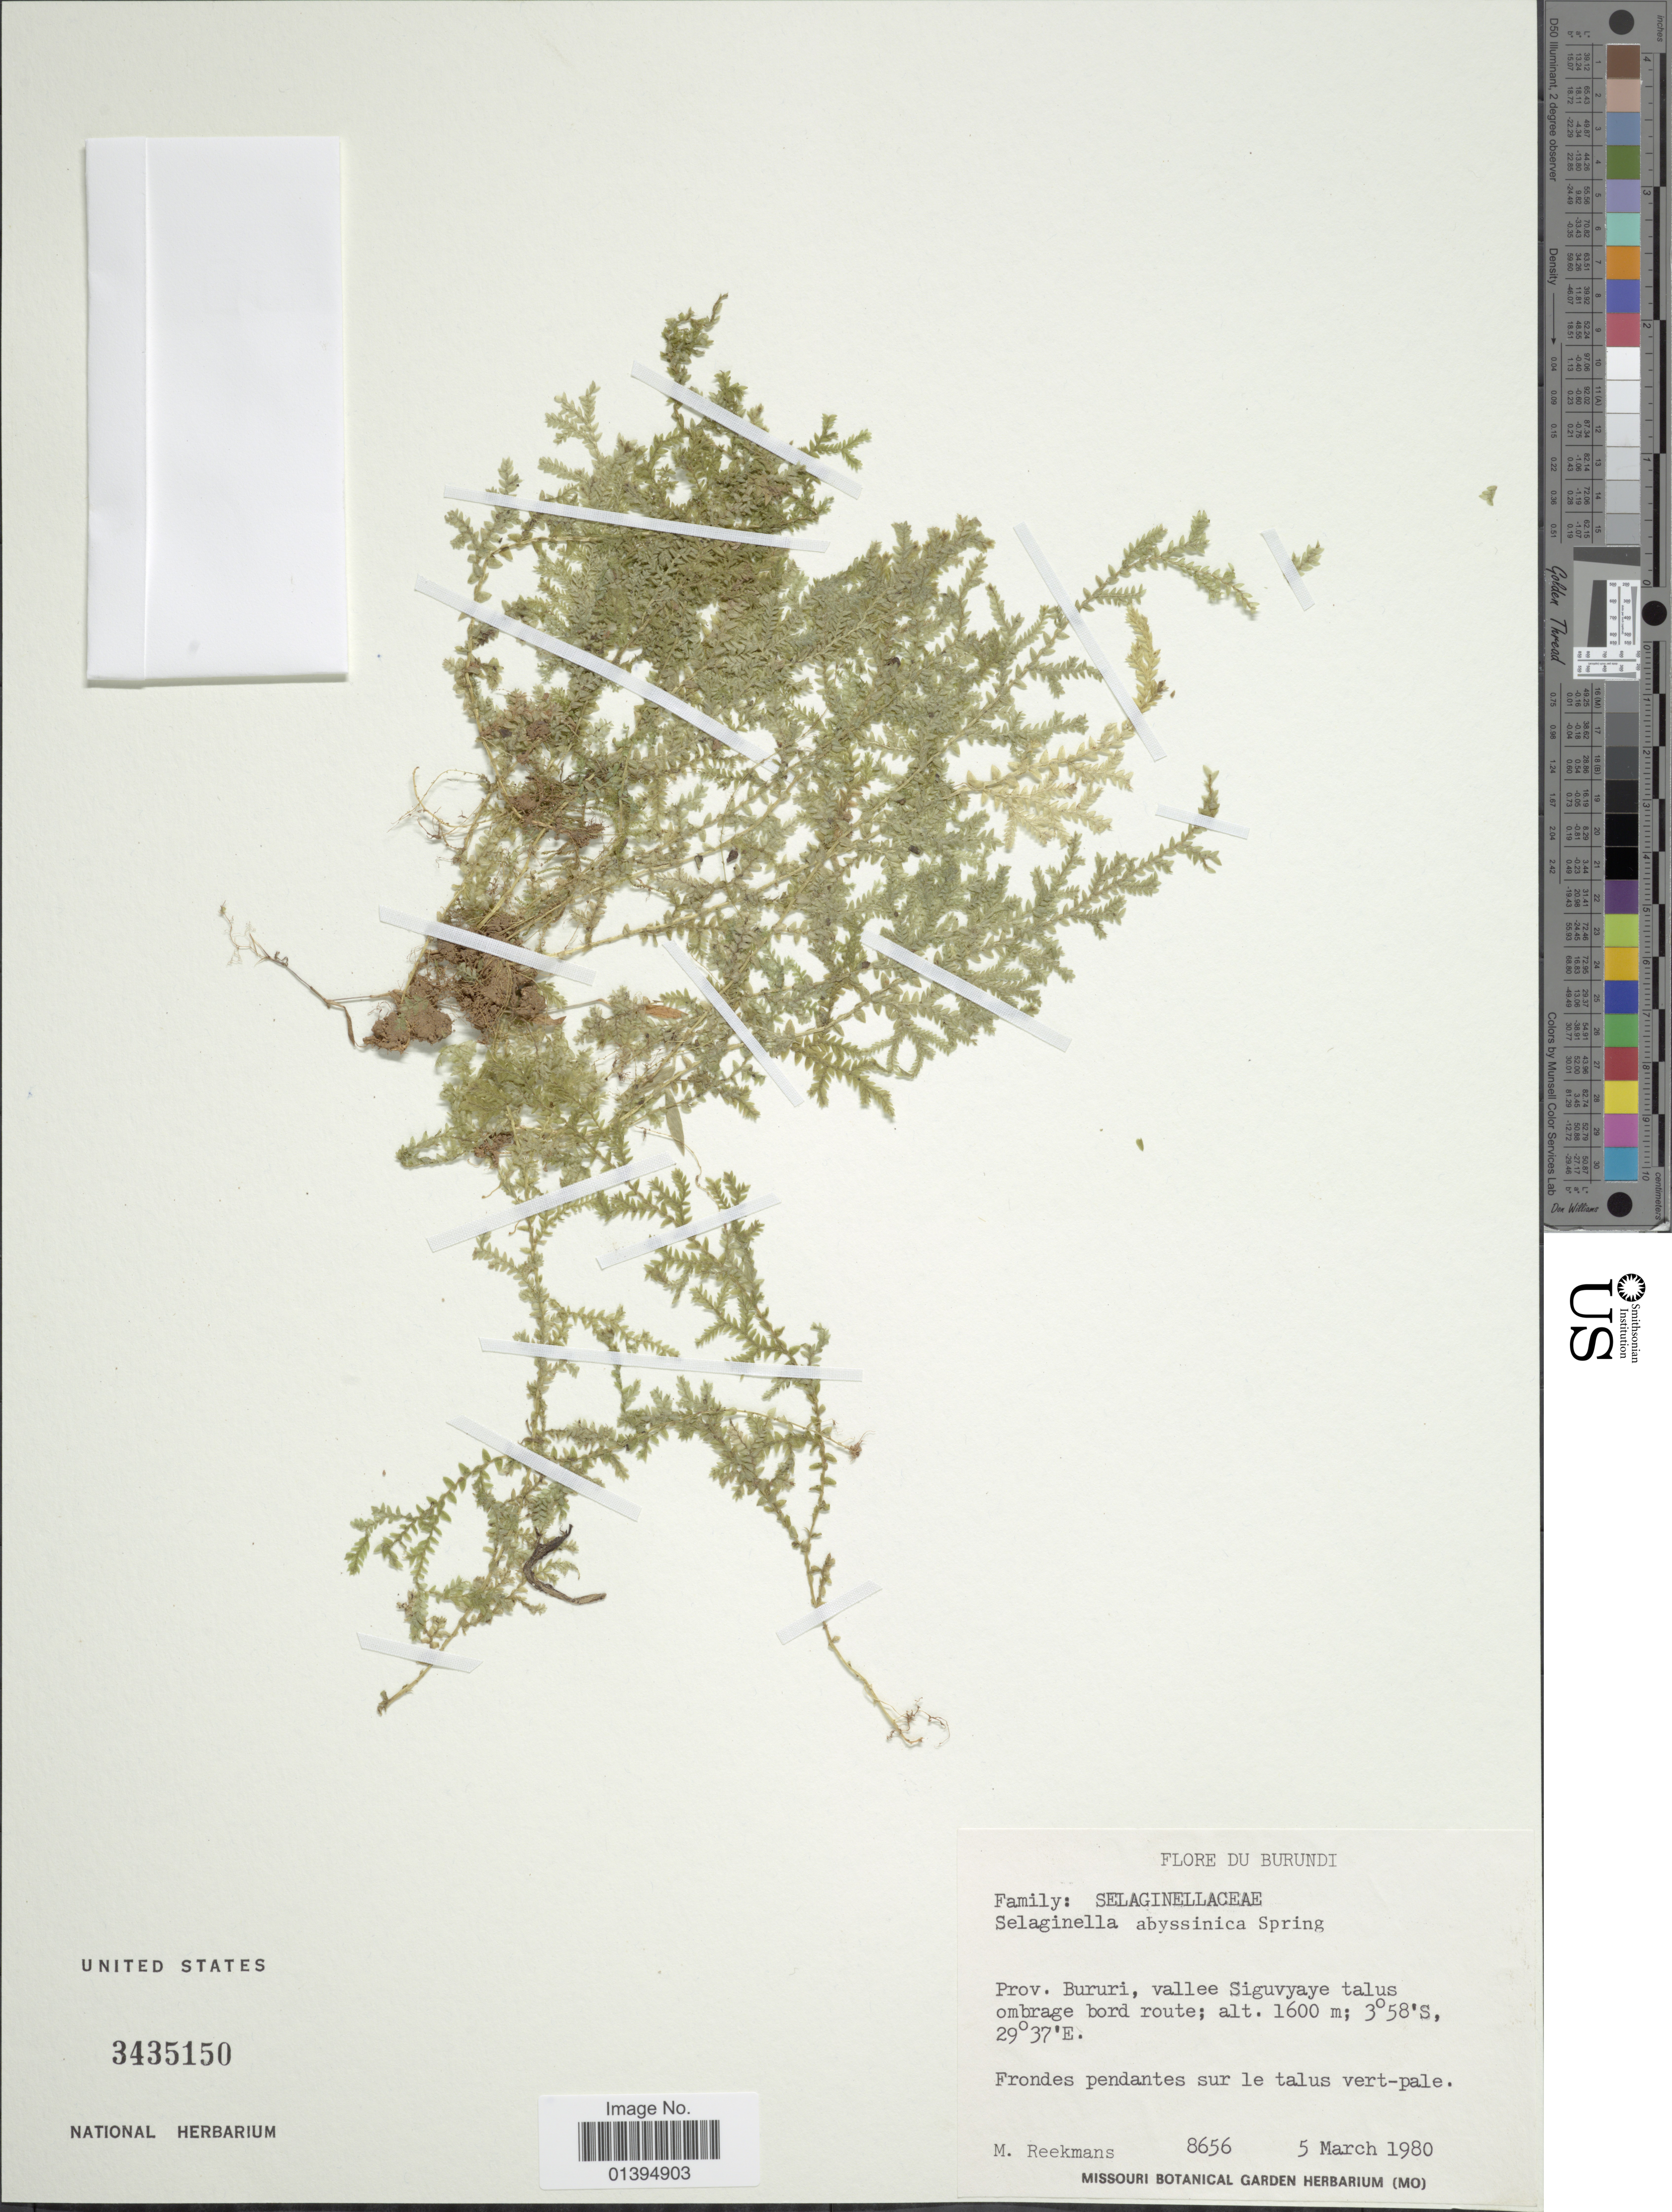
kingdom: Plantae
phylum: Tracheophyta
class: Lycopodiopsida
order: Selaginellales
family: Selaginellaceae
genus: Selaginella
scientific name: Selaginella abyssinica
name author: Spring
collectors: M. Reekmans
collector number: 8656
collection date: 1980-03-05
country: Burundi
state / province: Bururi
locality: Vallee Siguvyaye talus ombrage borde route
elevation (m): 1600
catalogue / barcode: US 3435150